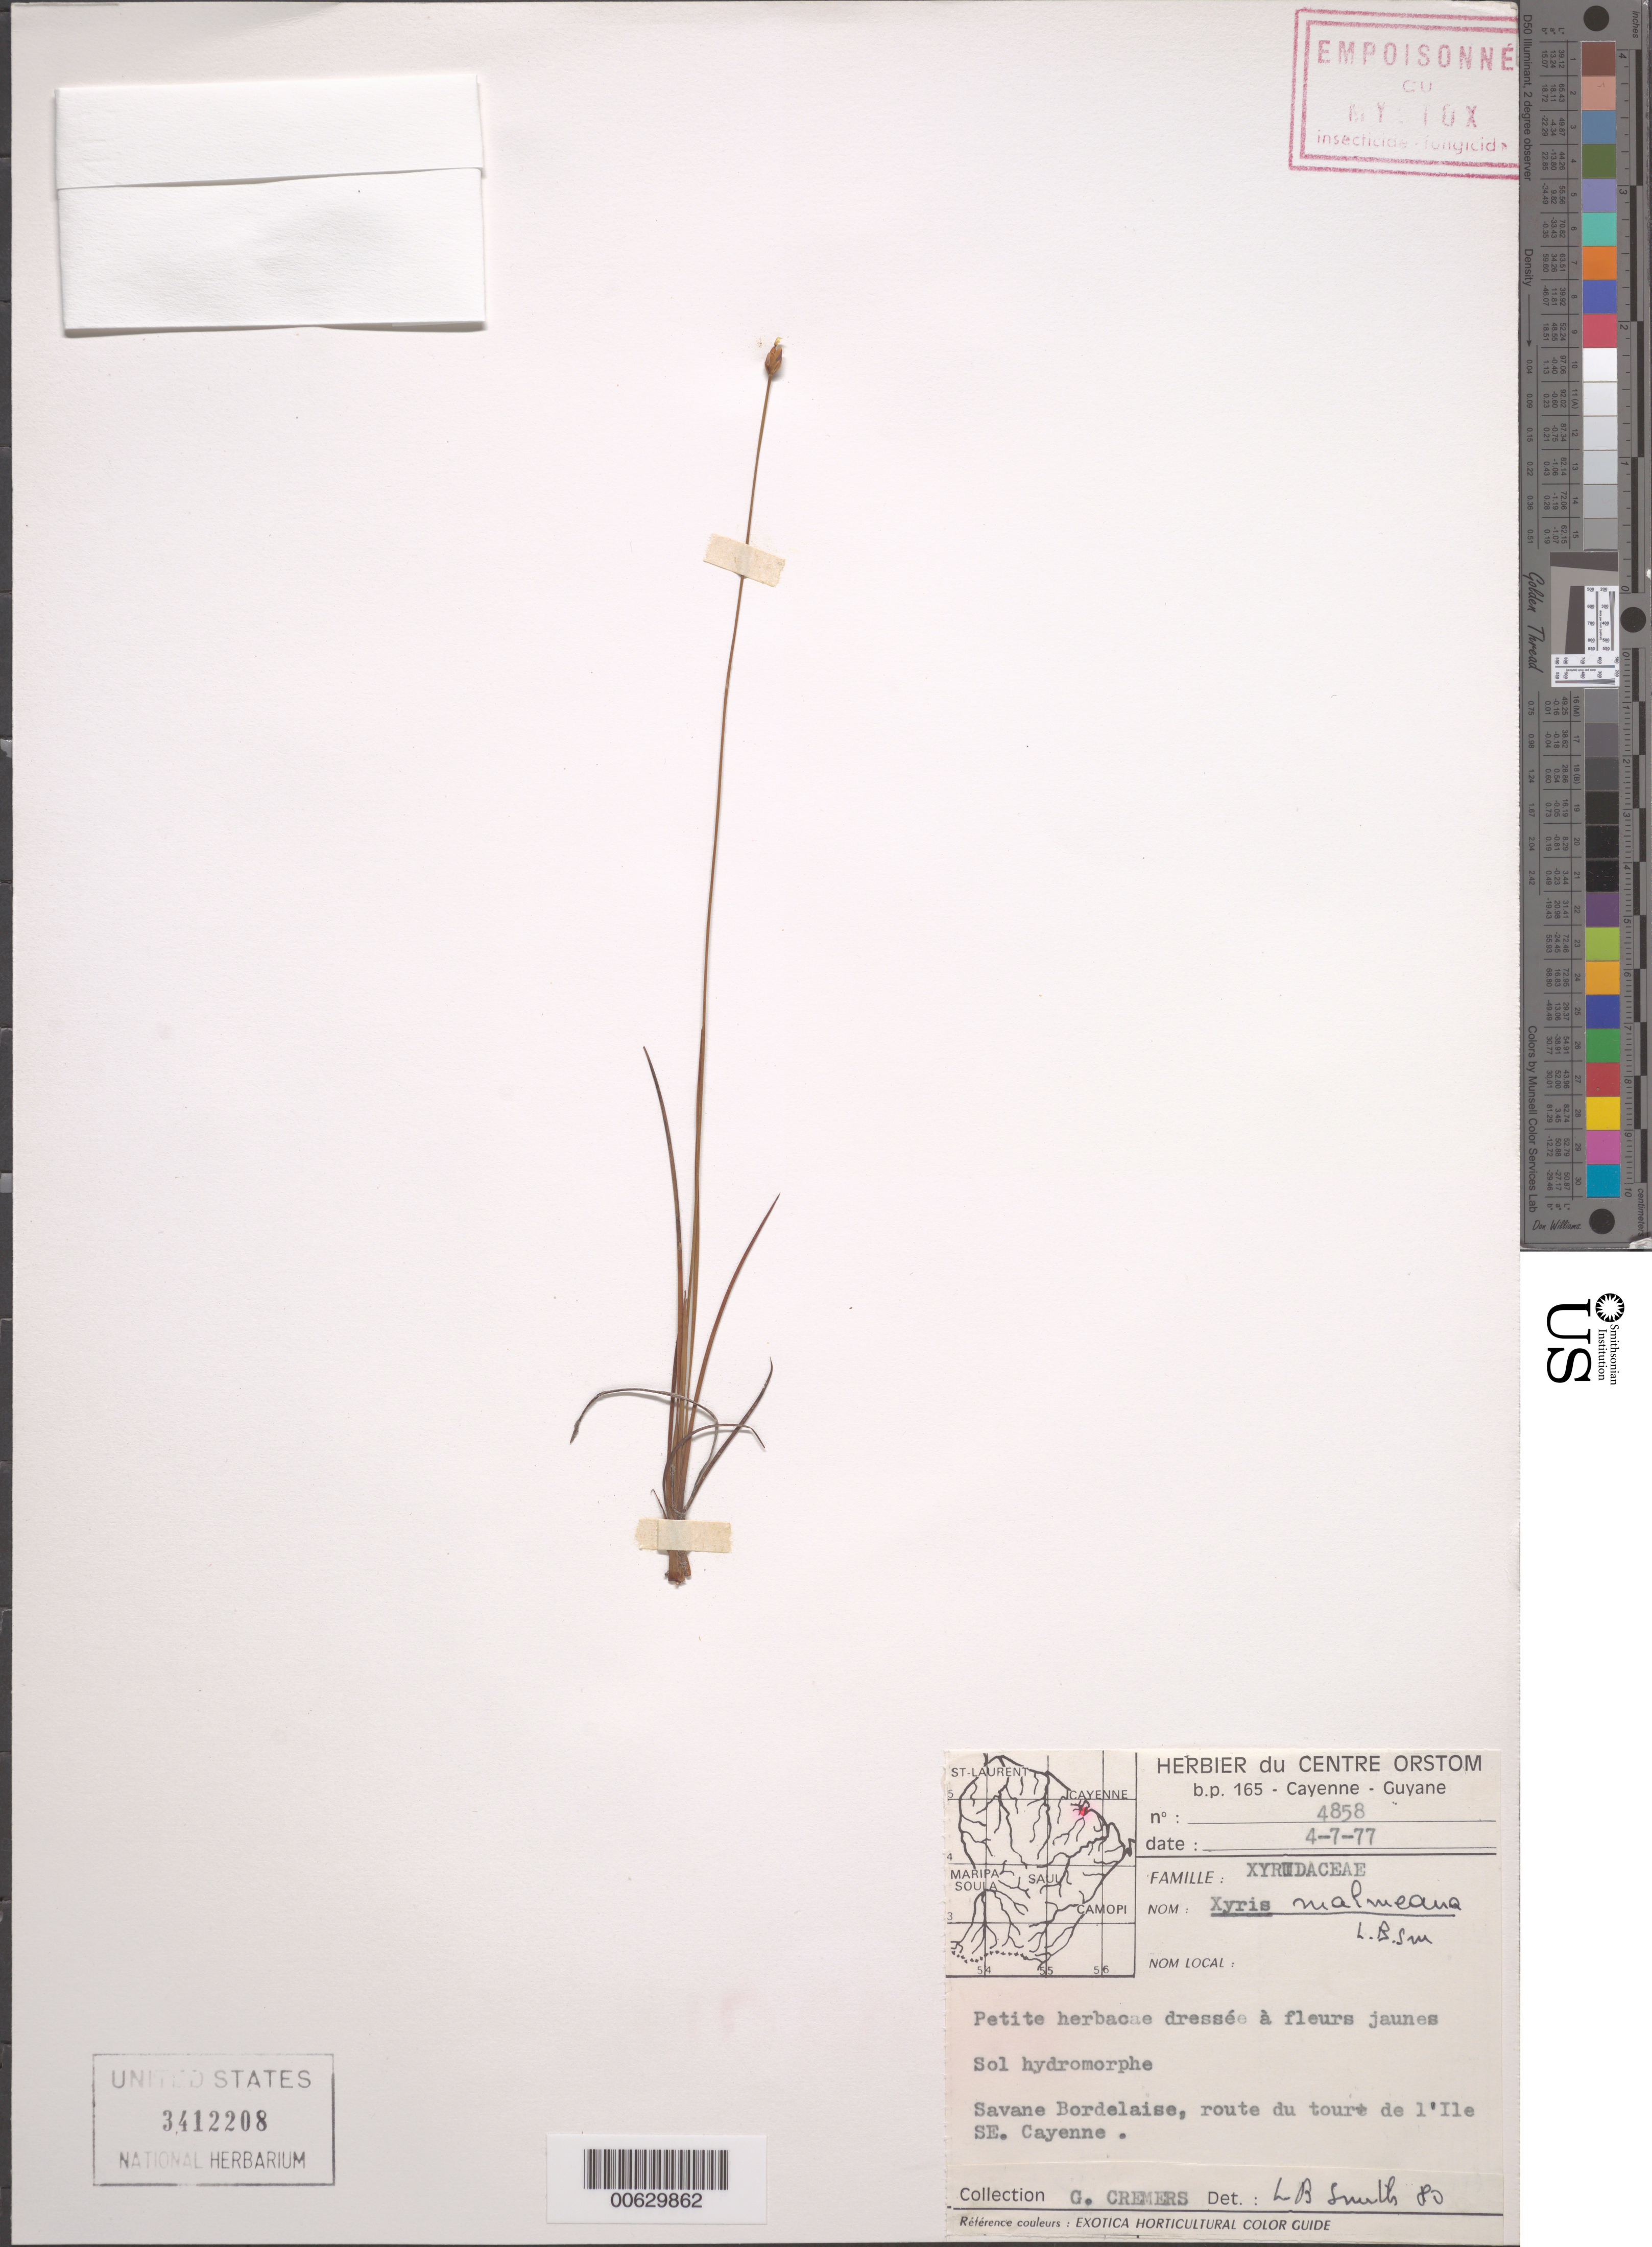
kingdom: Plantae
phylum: Tracheophyta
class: Liliopsida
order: Poales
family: Xyridaceae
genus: Xyris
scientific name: Xyris malmeana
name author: L.B. Sm.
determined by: Smith, Lyman B., (US), NMNH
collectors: G. Cremers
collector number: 4858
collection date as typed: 4-Jul-77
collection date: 1977-07-04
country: French Guiana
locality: Savane Bordelaise, route du tour d'Ile SE Cayenne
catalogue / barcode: US 3412208